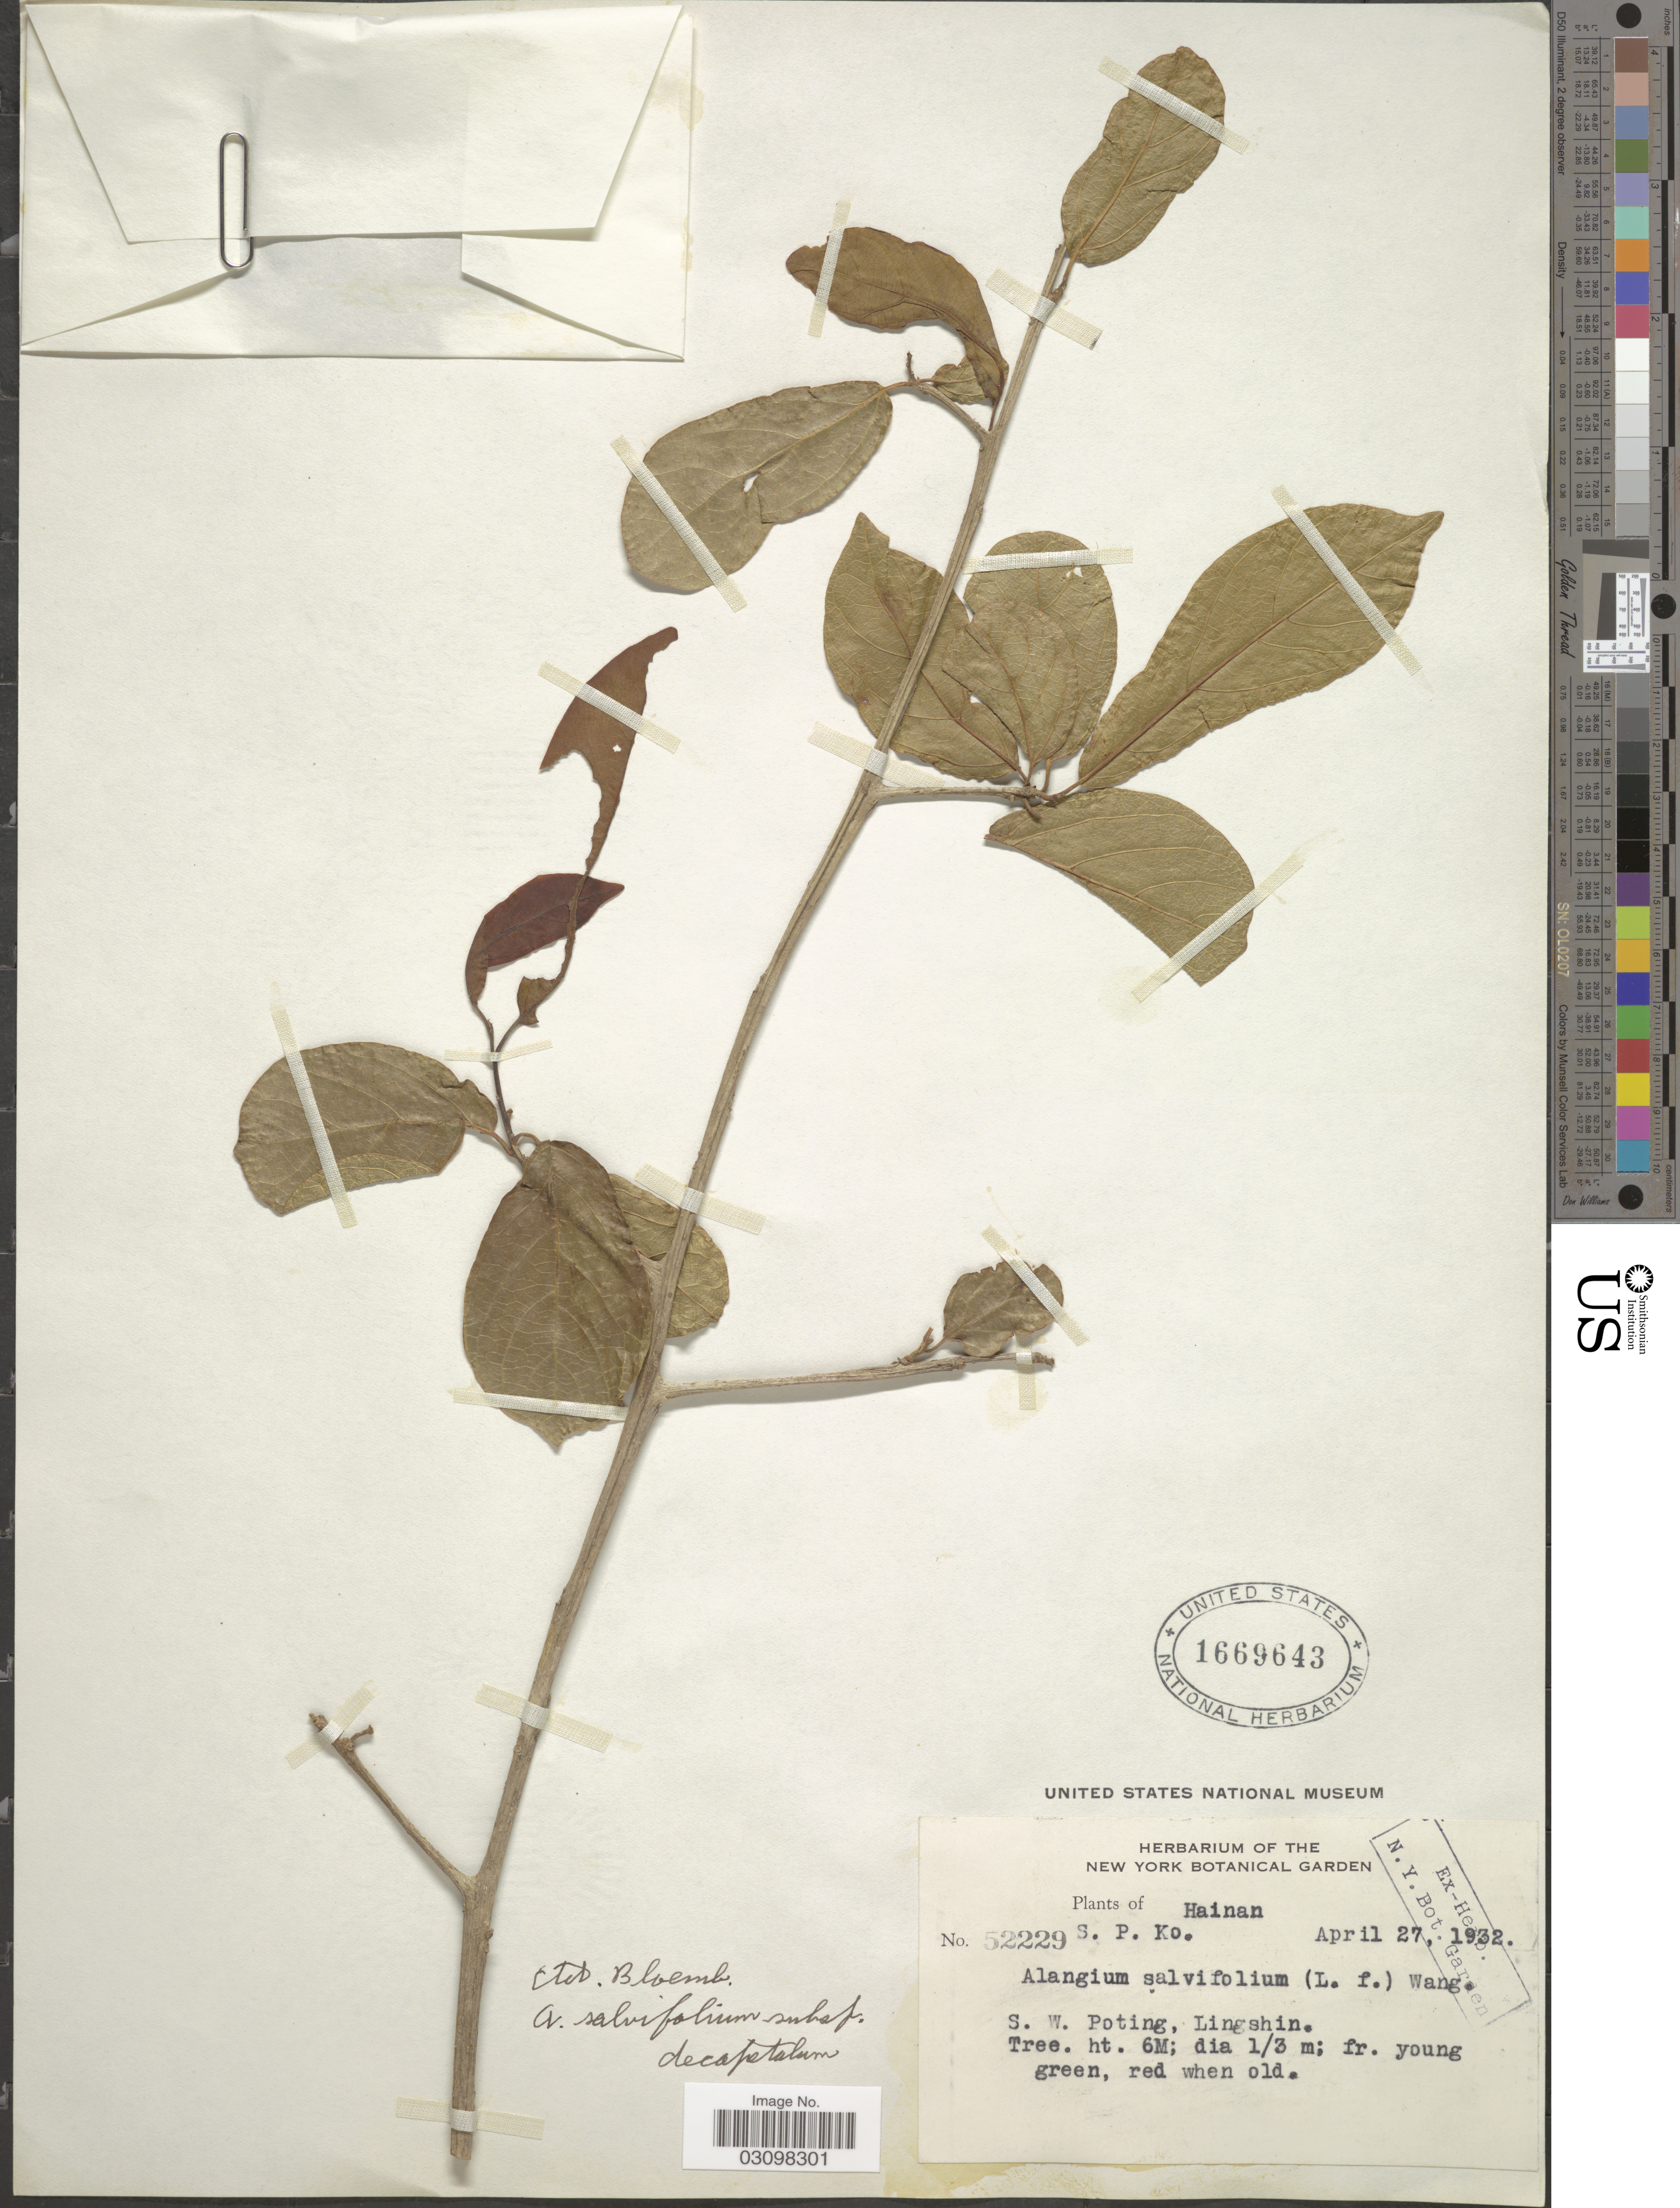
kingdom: Plantae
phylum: Tracheophyta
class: Magnoliopsida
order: Cornales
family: Cornaceae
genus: Alangium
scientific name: Alangium salviifolium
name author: (L. f.) Wangerin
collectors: S. P. Ko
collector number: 52229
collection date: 1932-04-27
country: China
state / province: Hainan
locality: S. W. Poting, Lingshin.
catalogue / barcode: US 1669643